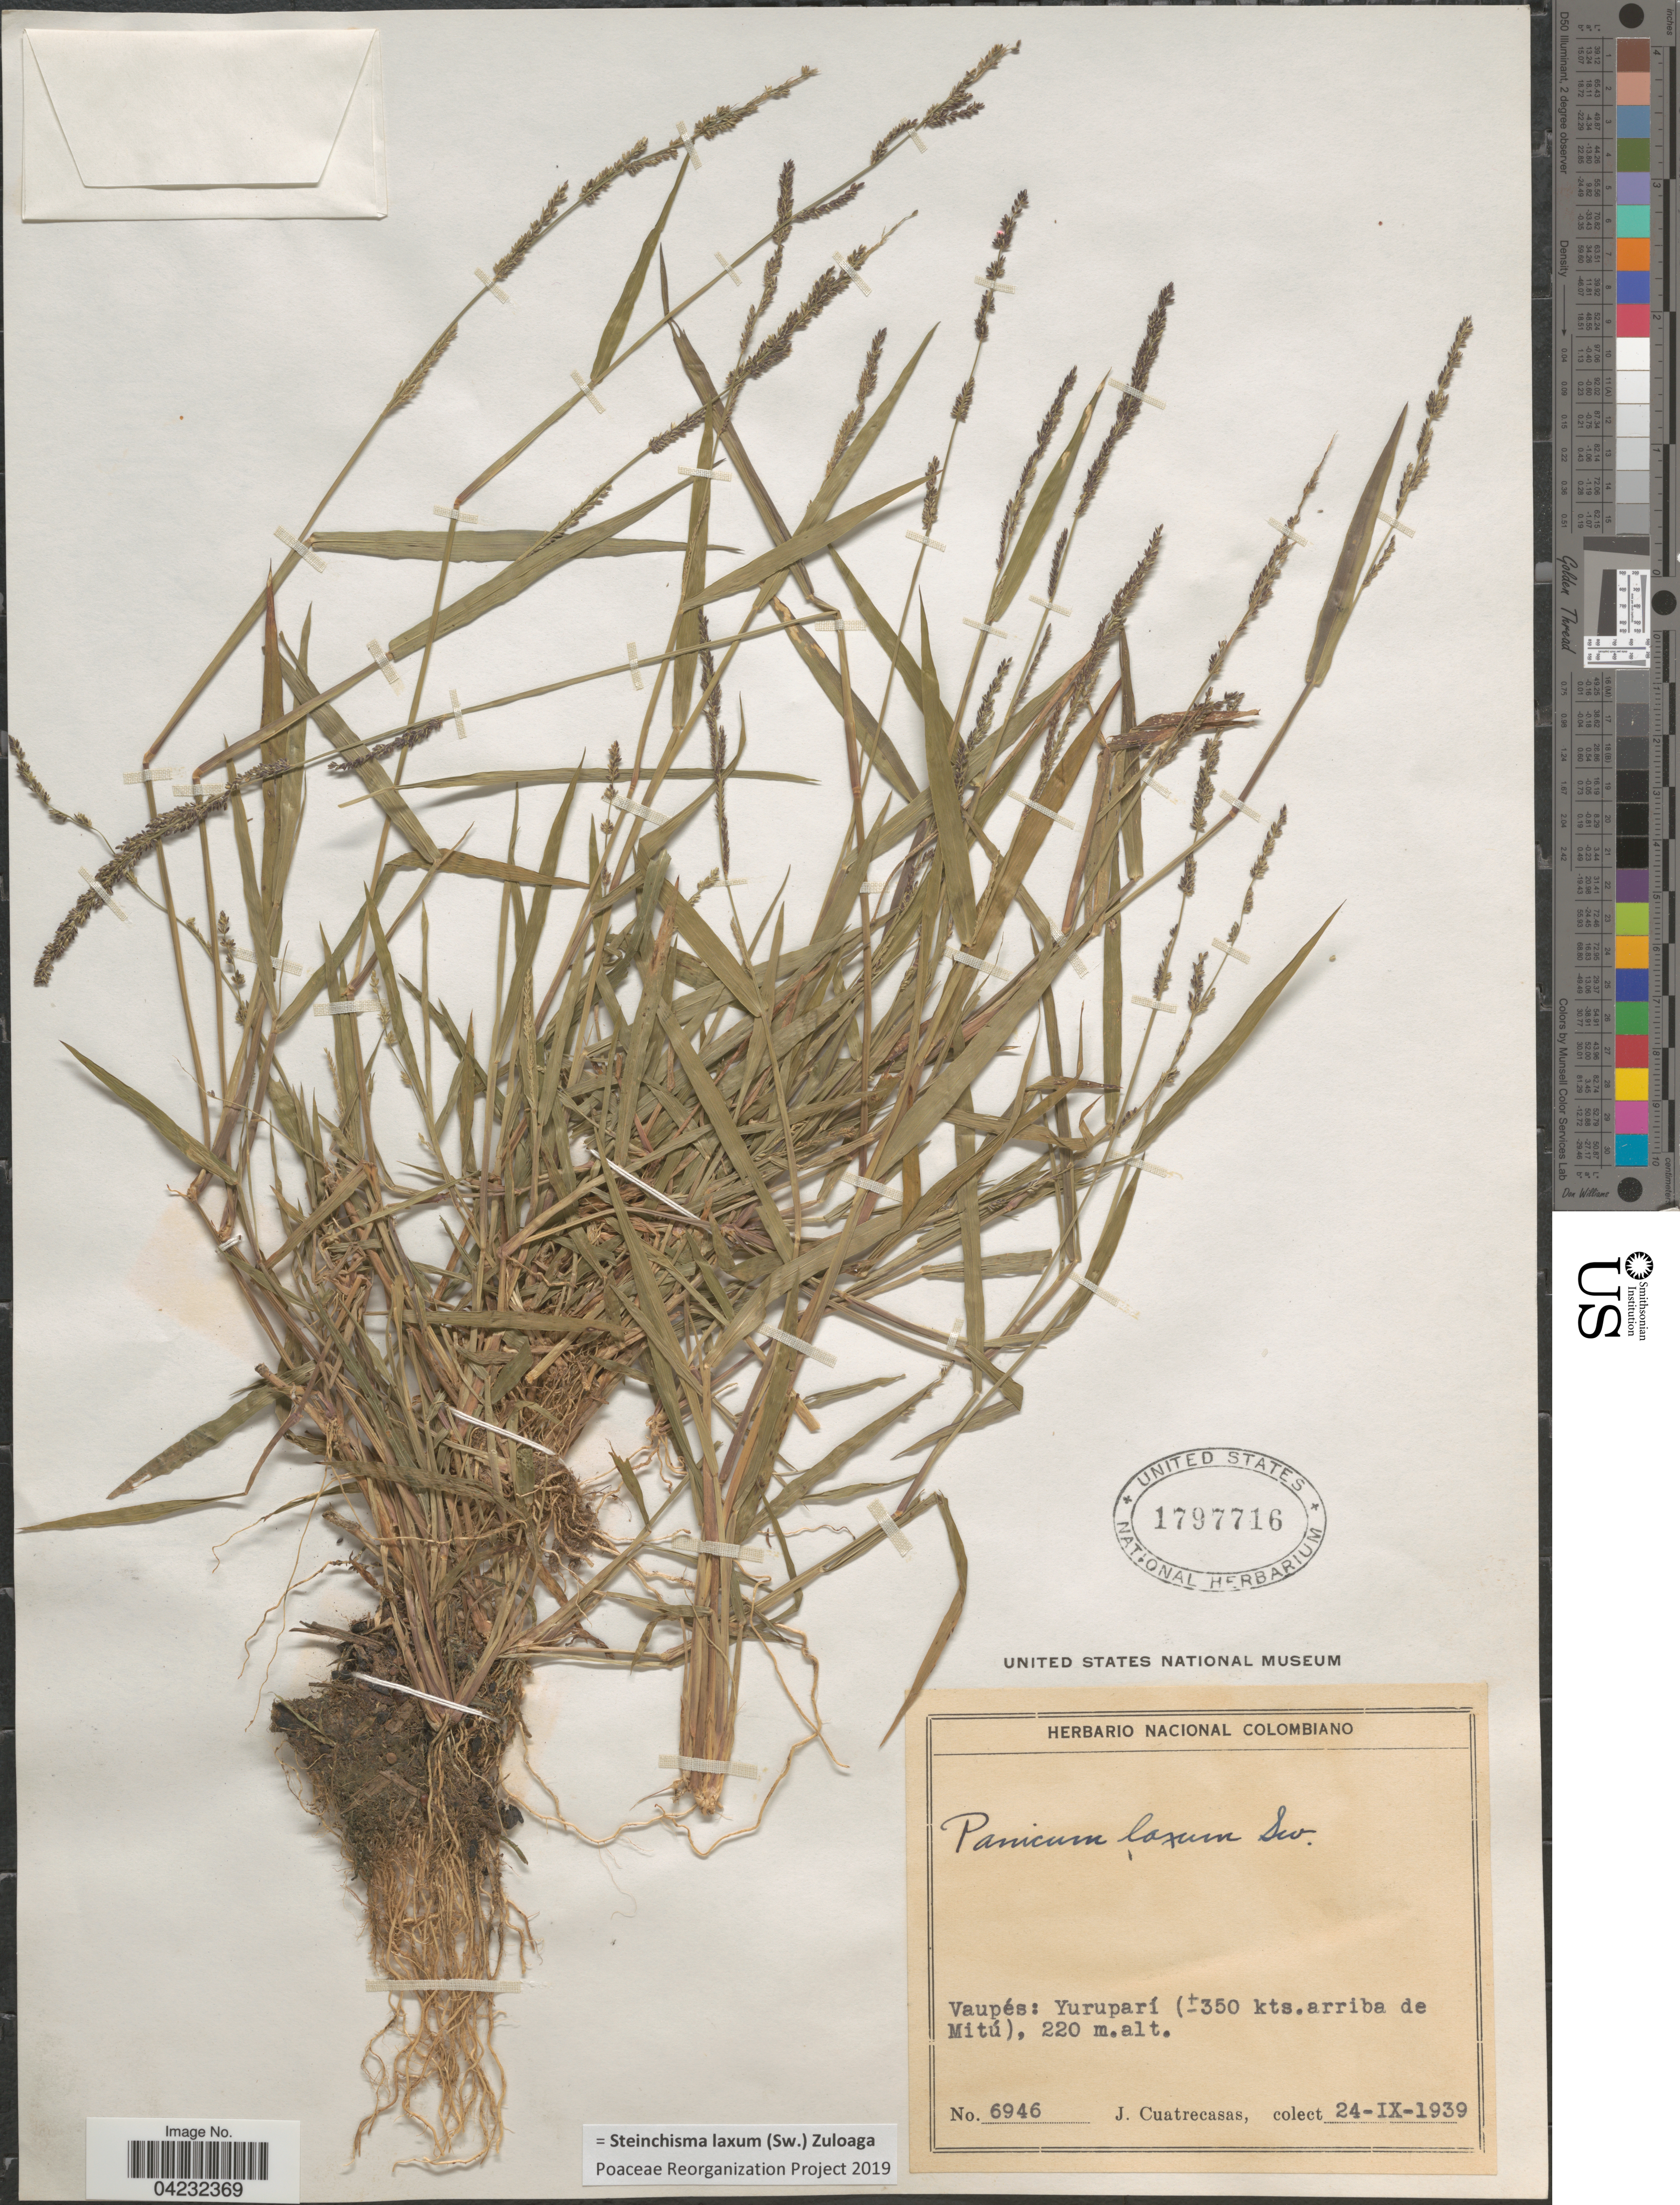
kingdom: Plantae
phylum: Tracheophyta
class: Liliopsida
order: Poales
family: Poaceae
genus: Steinchisma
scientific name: Steinchisma laxum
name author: (Sw.) Zuloaga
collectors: J. Cuatrecasas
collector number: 6946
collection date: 1939-09-24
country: Colombia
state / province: Vaupés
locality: Yuruparí (± 350 kts. arriba de Mitú).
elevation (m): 220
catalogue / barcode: US 1797716